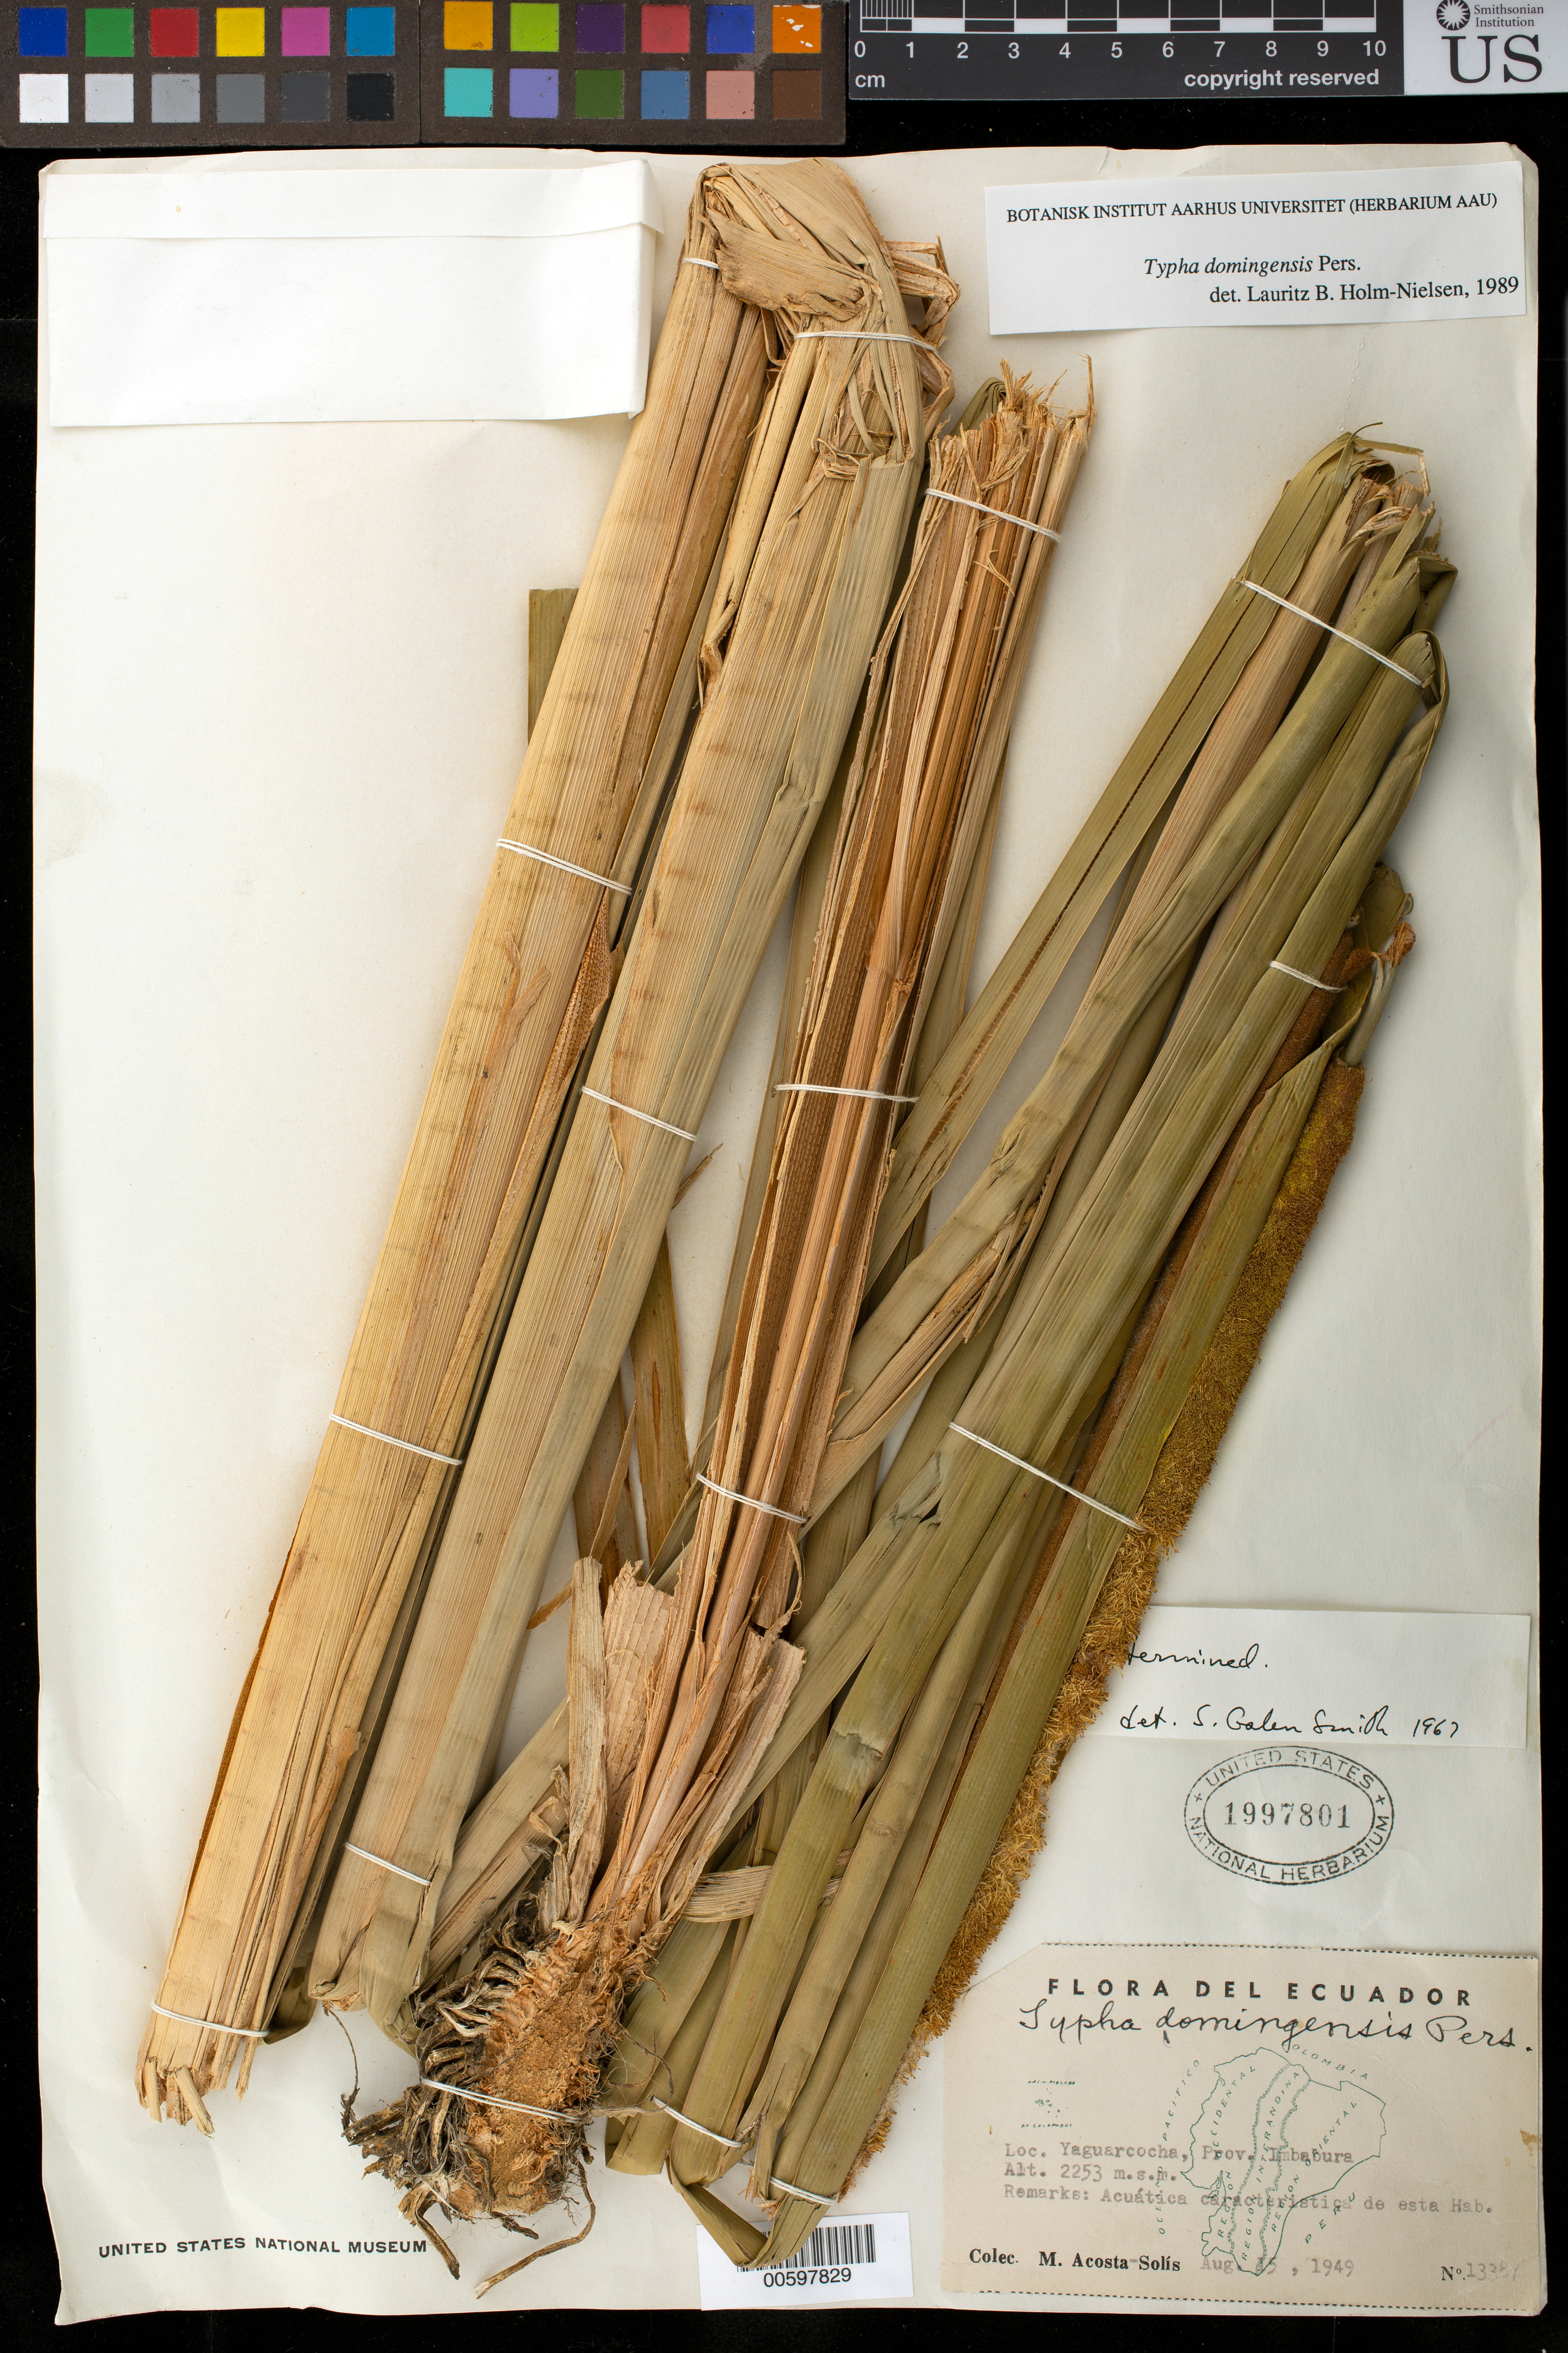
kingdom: Plantae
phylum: Tracheophyta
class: Liliopsida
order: Poales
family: Typhaceae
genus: Typha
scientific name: Typha domingensis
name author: Pers.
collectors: M. Acosta Solis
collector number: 13387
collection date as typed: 15 Aug 1949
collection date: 1949-08-15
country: Ecuador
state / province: Imbabura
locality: Yaguarcocha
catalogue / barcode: US 1997801